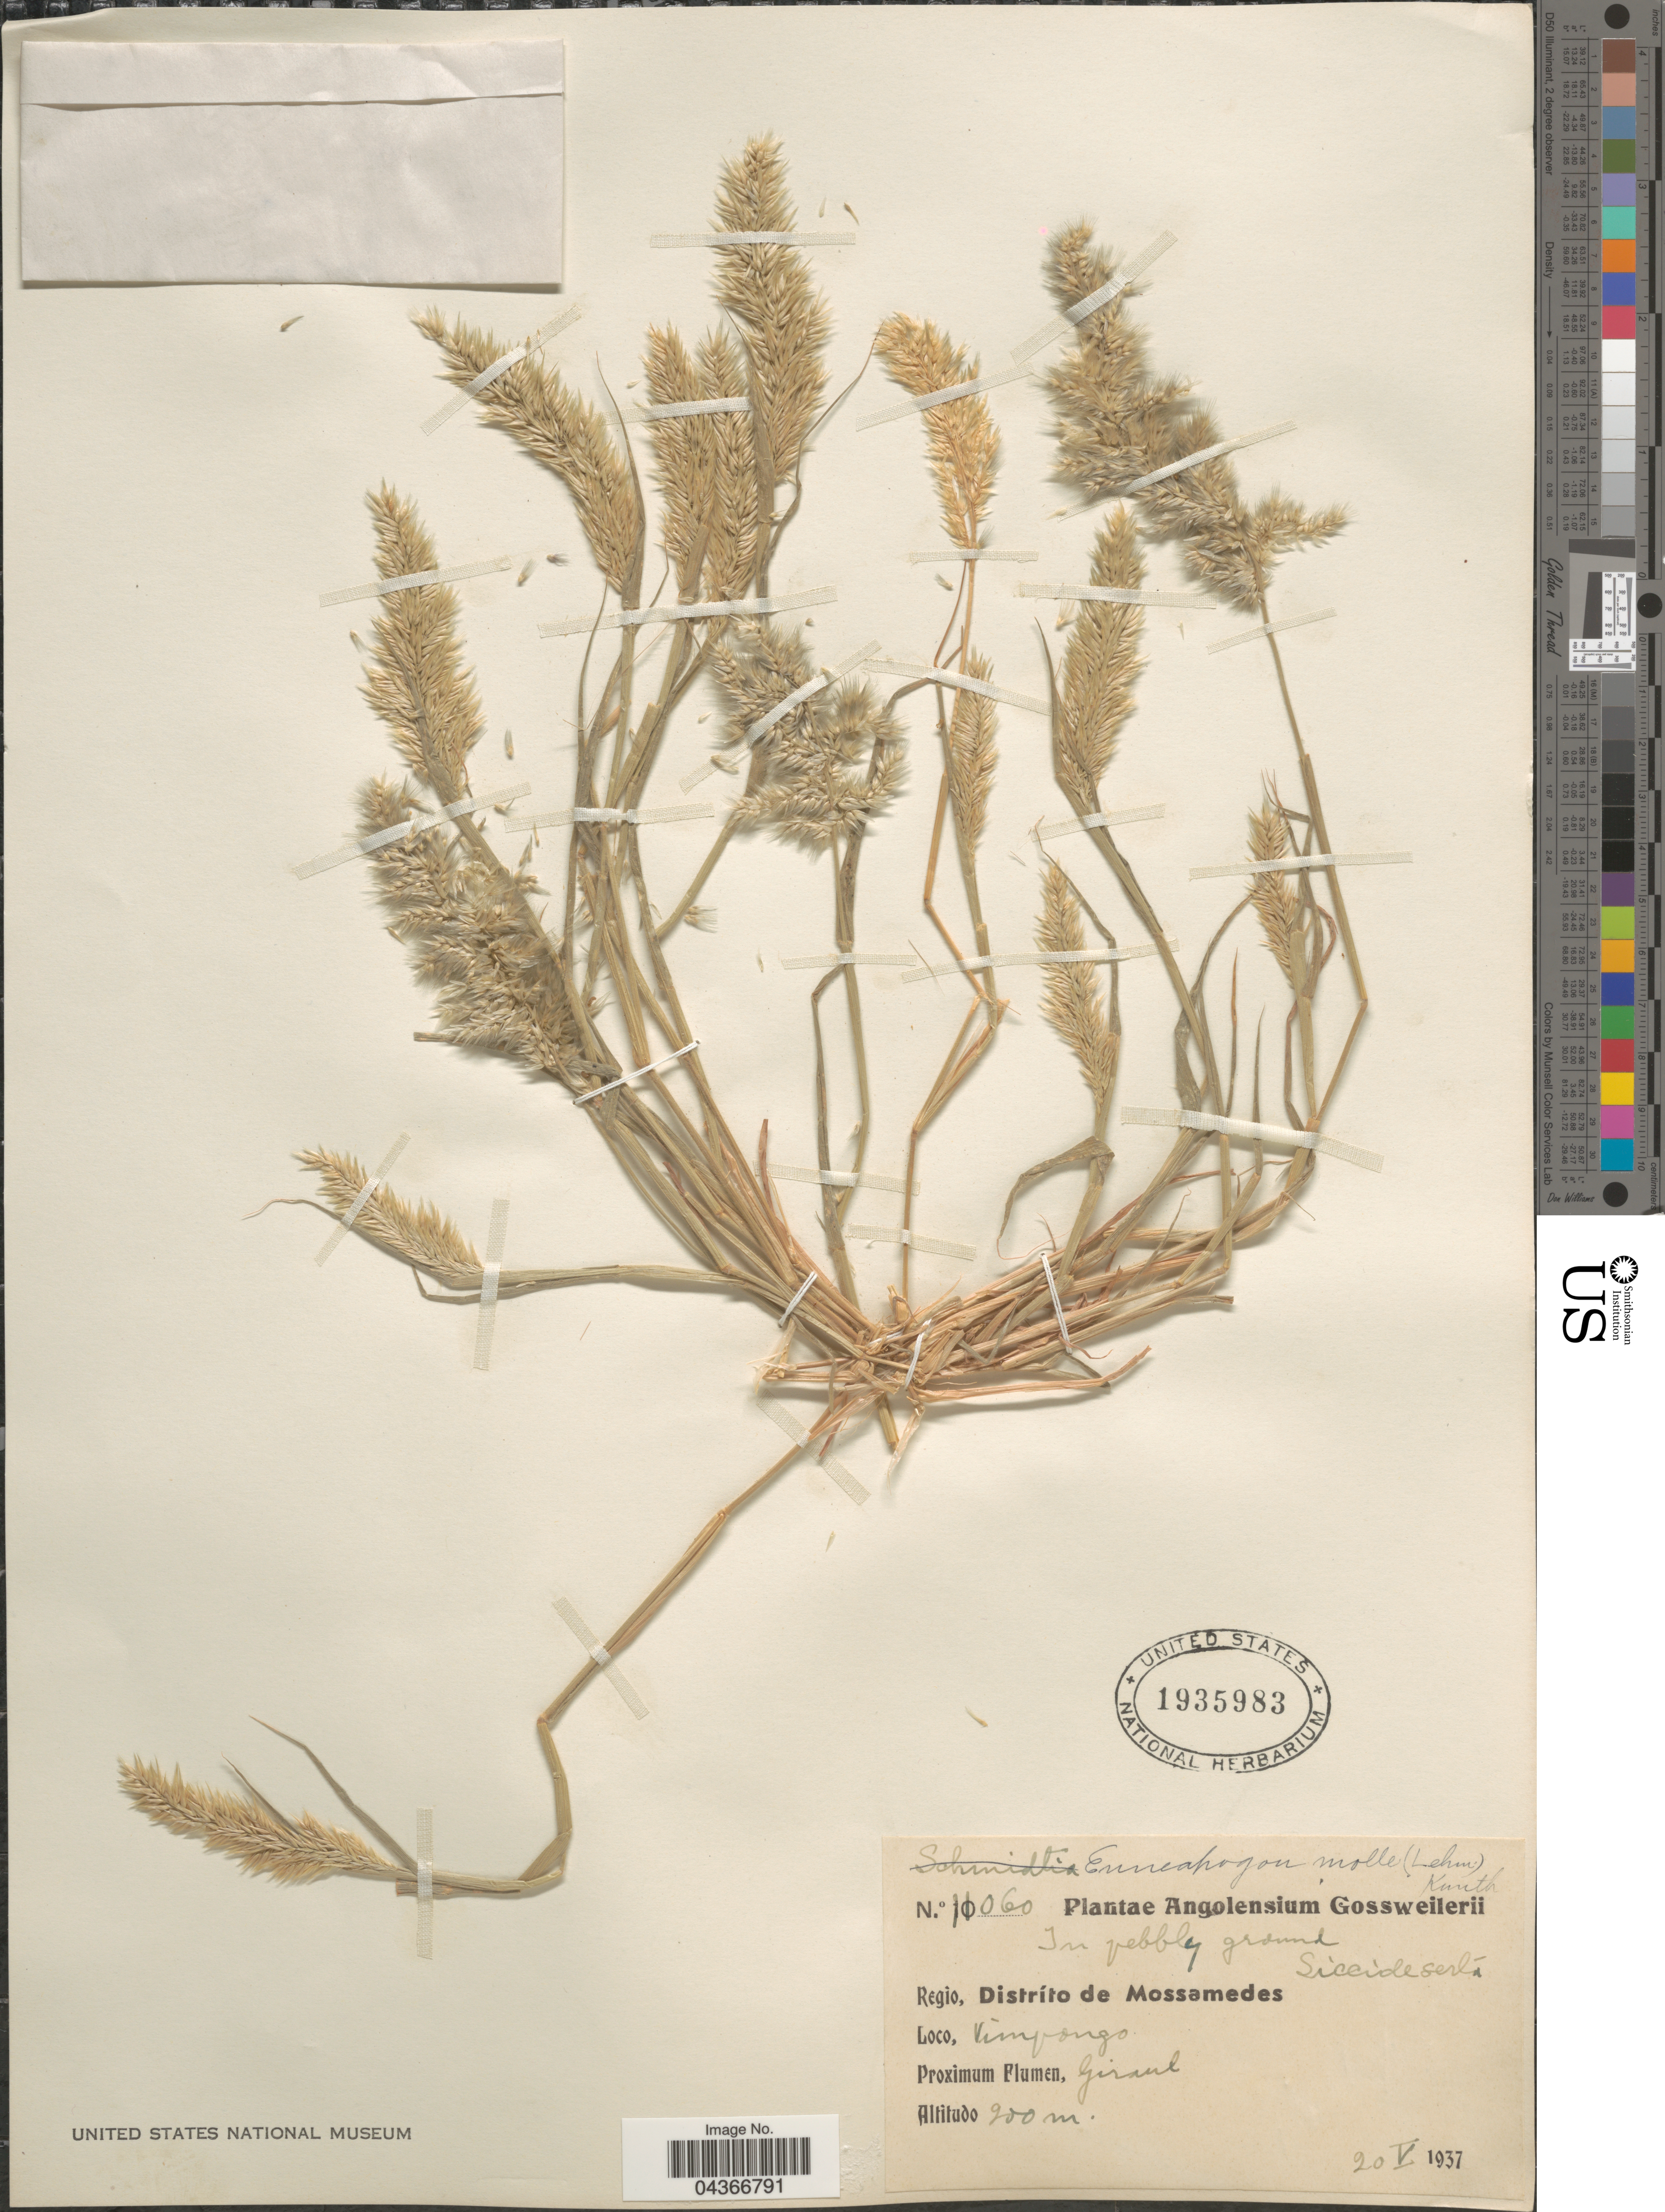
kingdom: Plantae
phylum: Tracheophyta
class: Liliopsida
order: Poales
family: Poaceae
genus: Enneapogon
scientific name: Enneapogon cenchroides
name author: (Licht. ex Roem. & Schult.) C.E. Hubb.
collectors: -. Gossweiler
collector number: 11060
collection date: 1937-05-20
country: Angola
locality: Angolensium. Regìo, Distríto de Mossamedes. Vìmpongo. Proximum Flumen, Giraul.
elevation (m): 200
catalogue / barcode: US 1935983